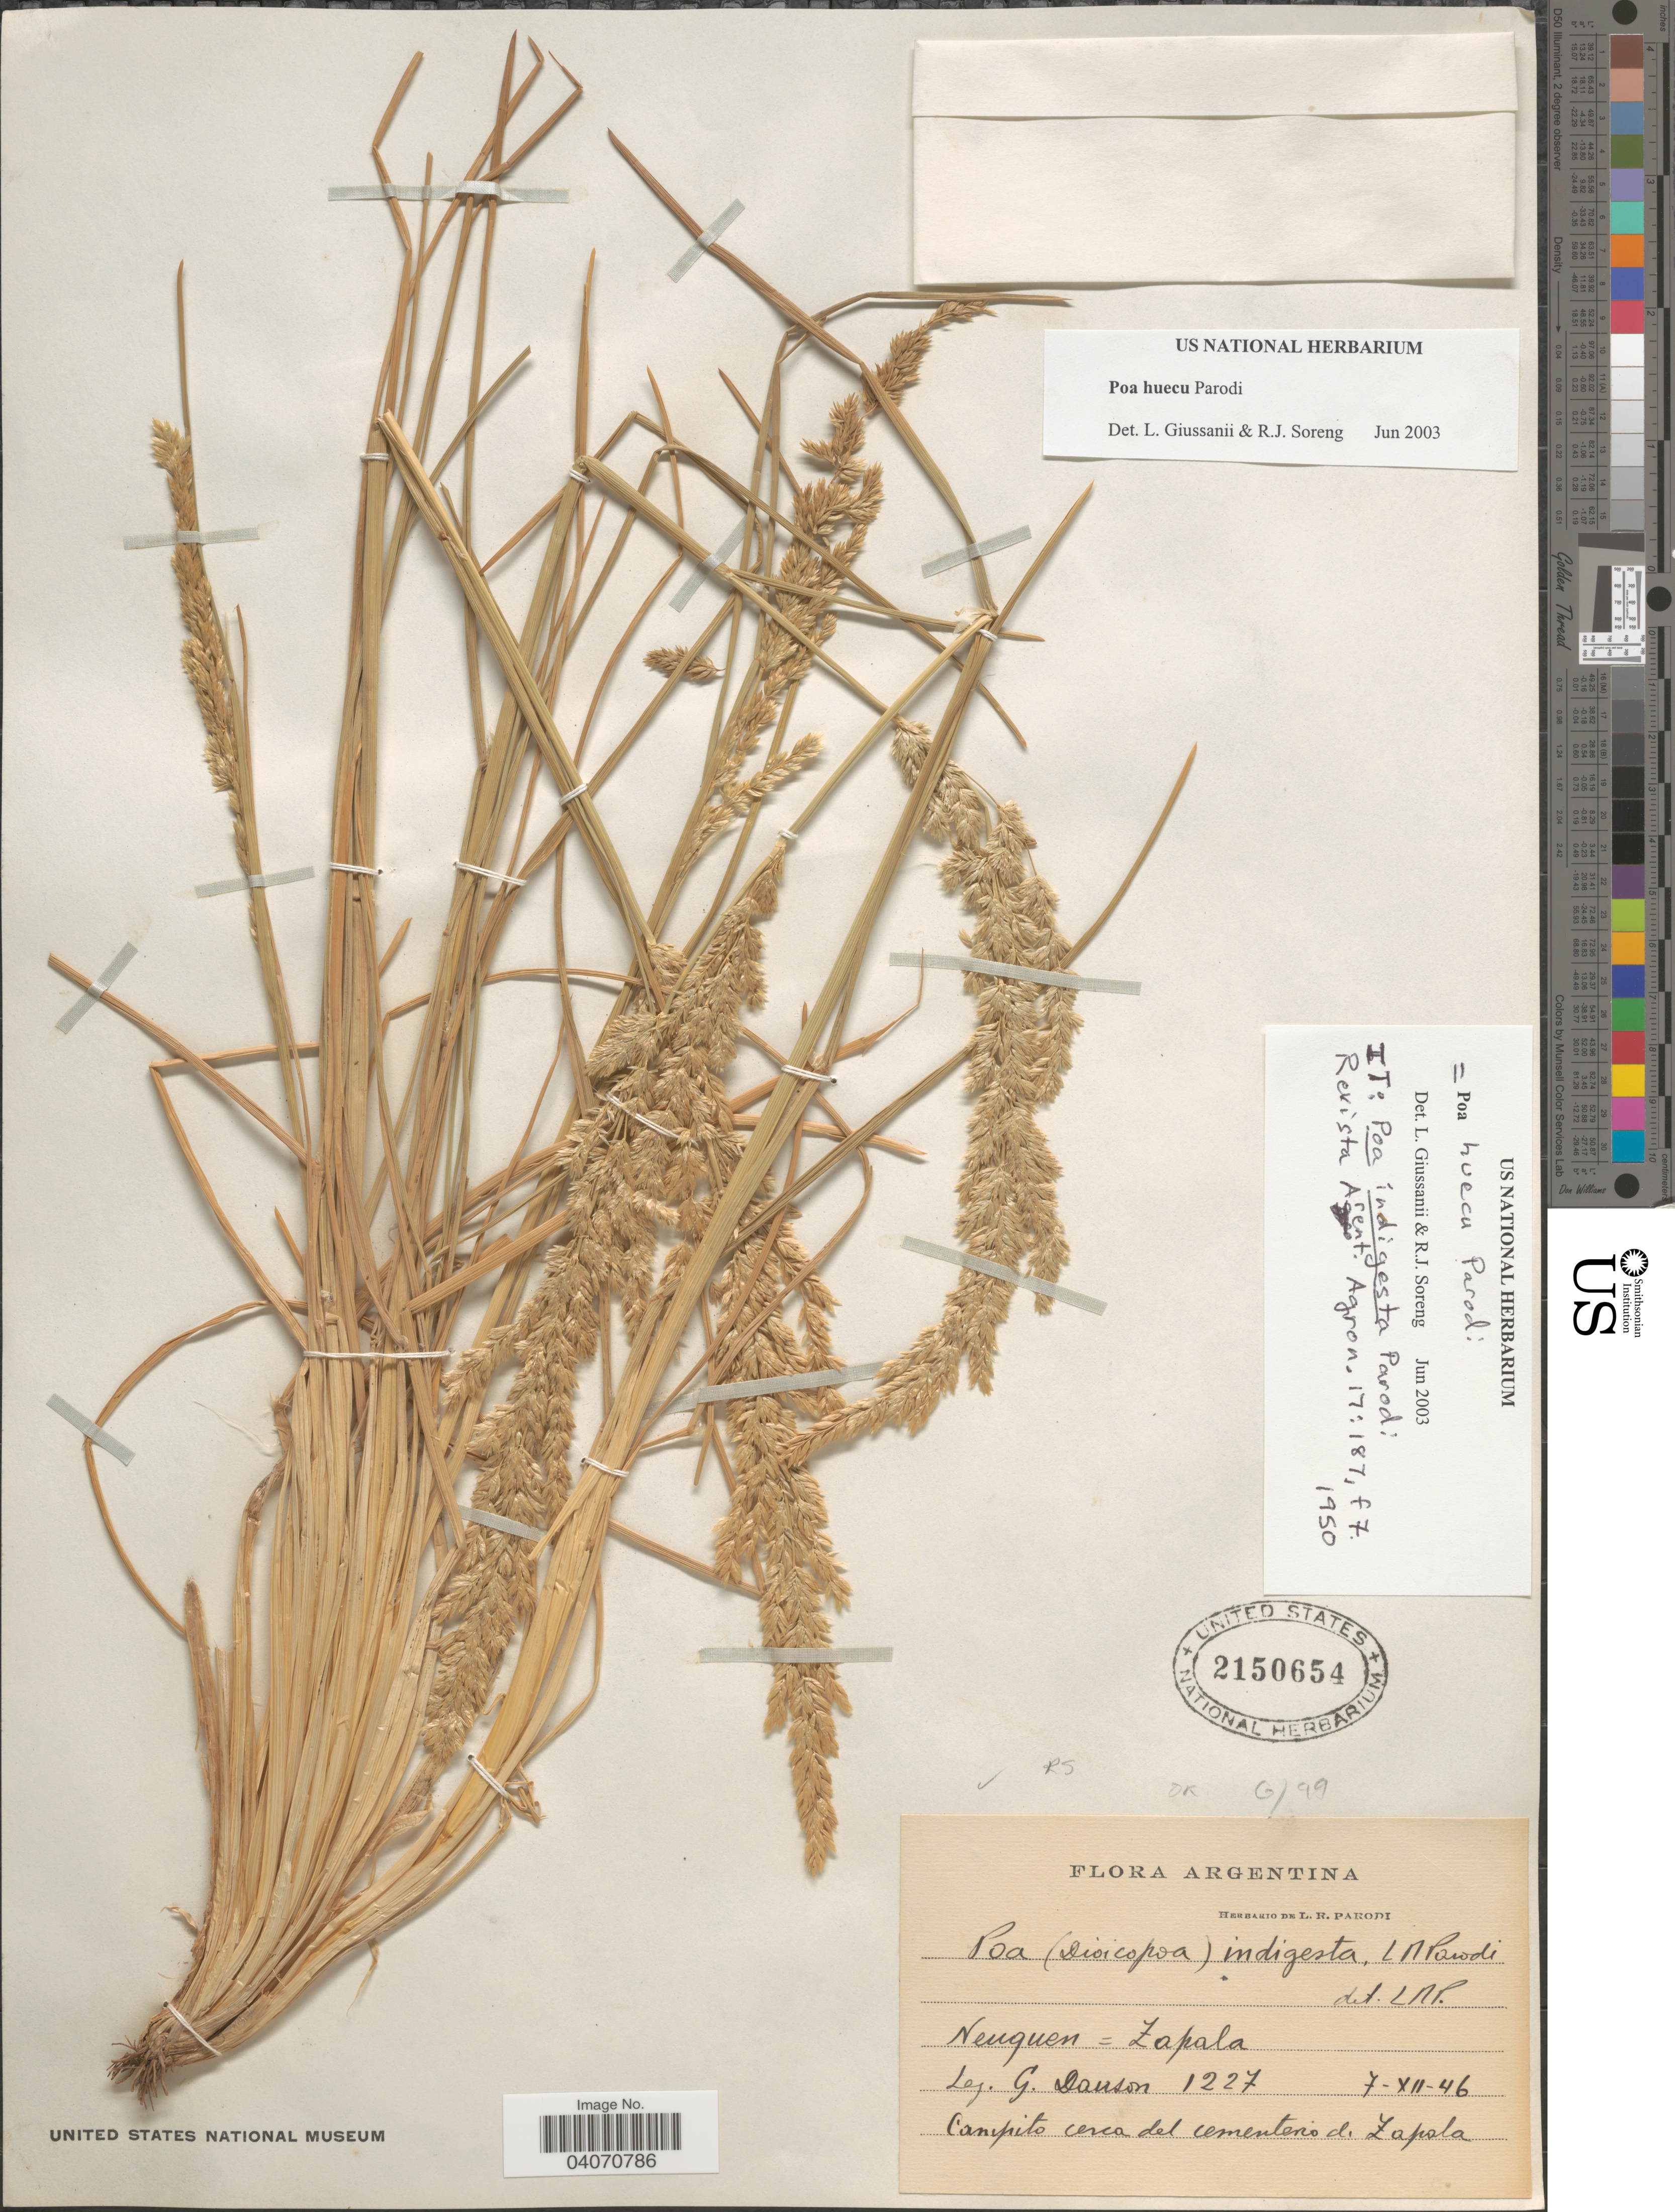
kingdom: Plantae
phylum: Tracheophyta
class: Liliopsida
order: Poales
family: Poaceae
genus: Poa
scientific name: Poa huecu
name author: Parodi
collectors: G. Dawson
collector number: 1227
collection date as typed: Transcribed d/m/y: 7/12/46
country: Argentina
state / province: Neuquen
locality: Zapala. Campito cerca del cementerio d. Zapala.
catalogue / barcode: US 2150654